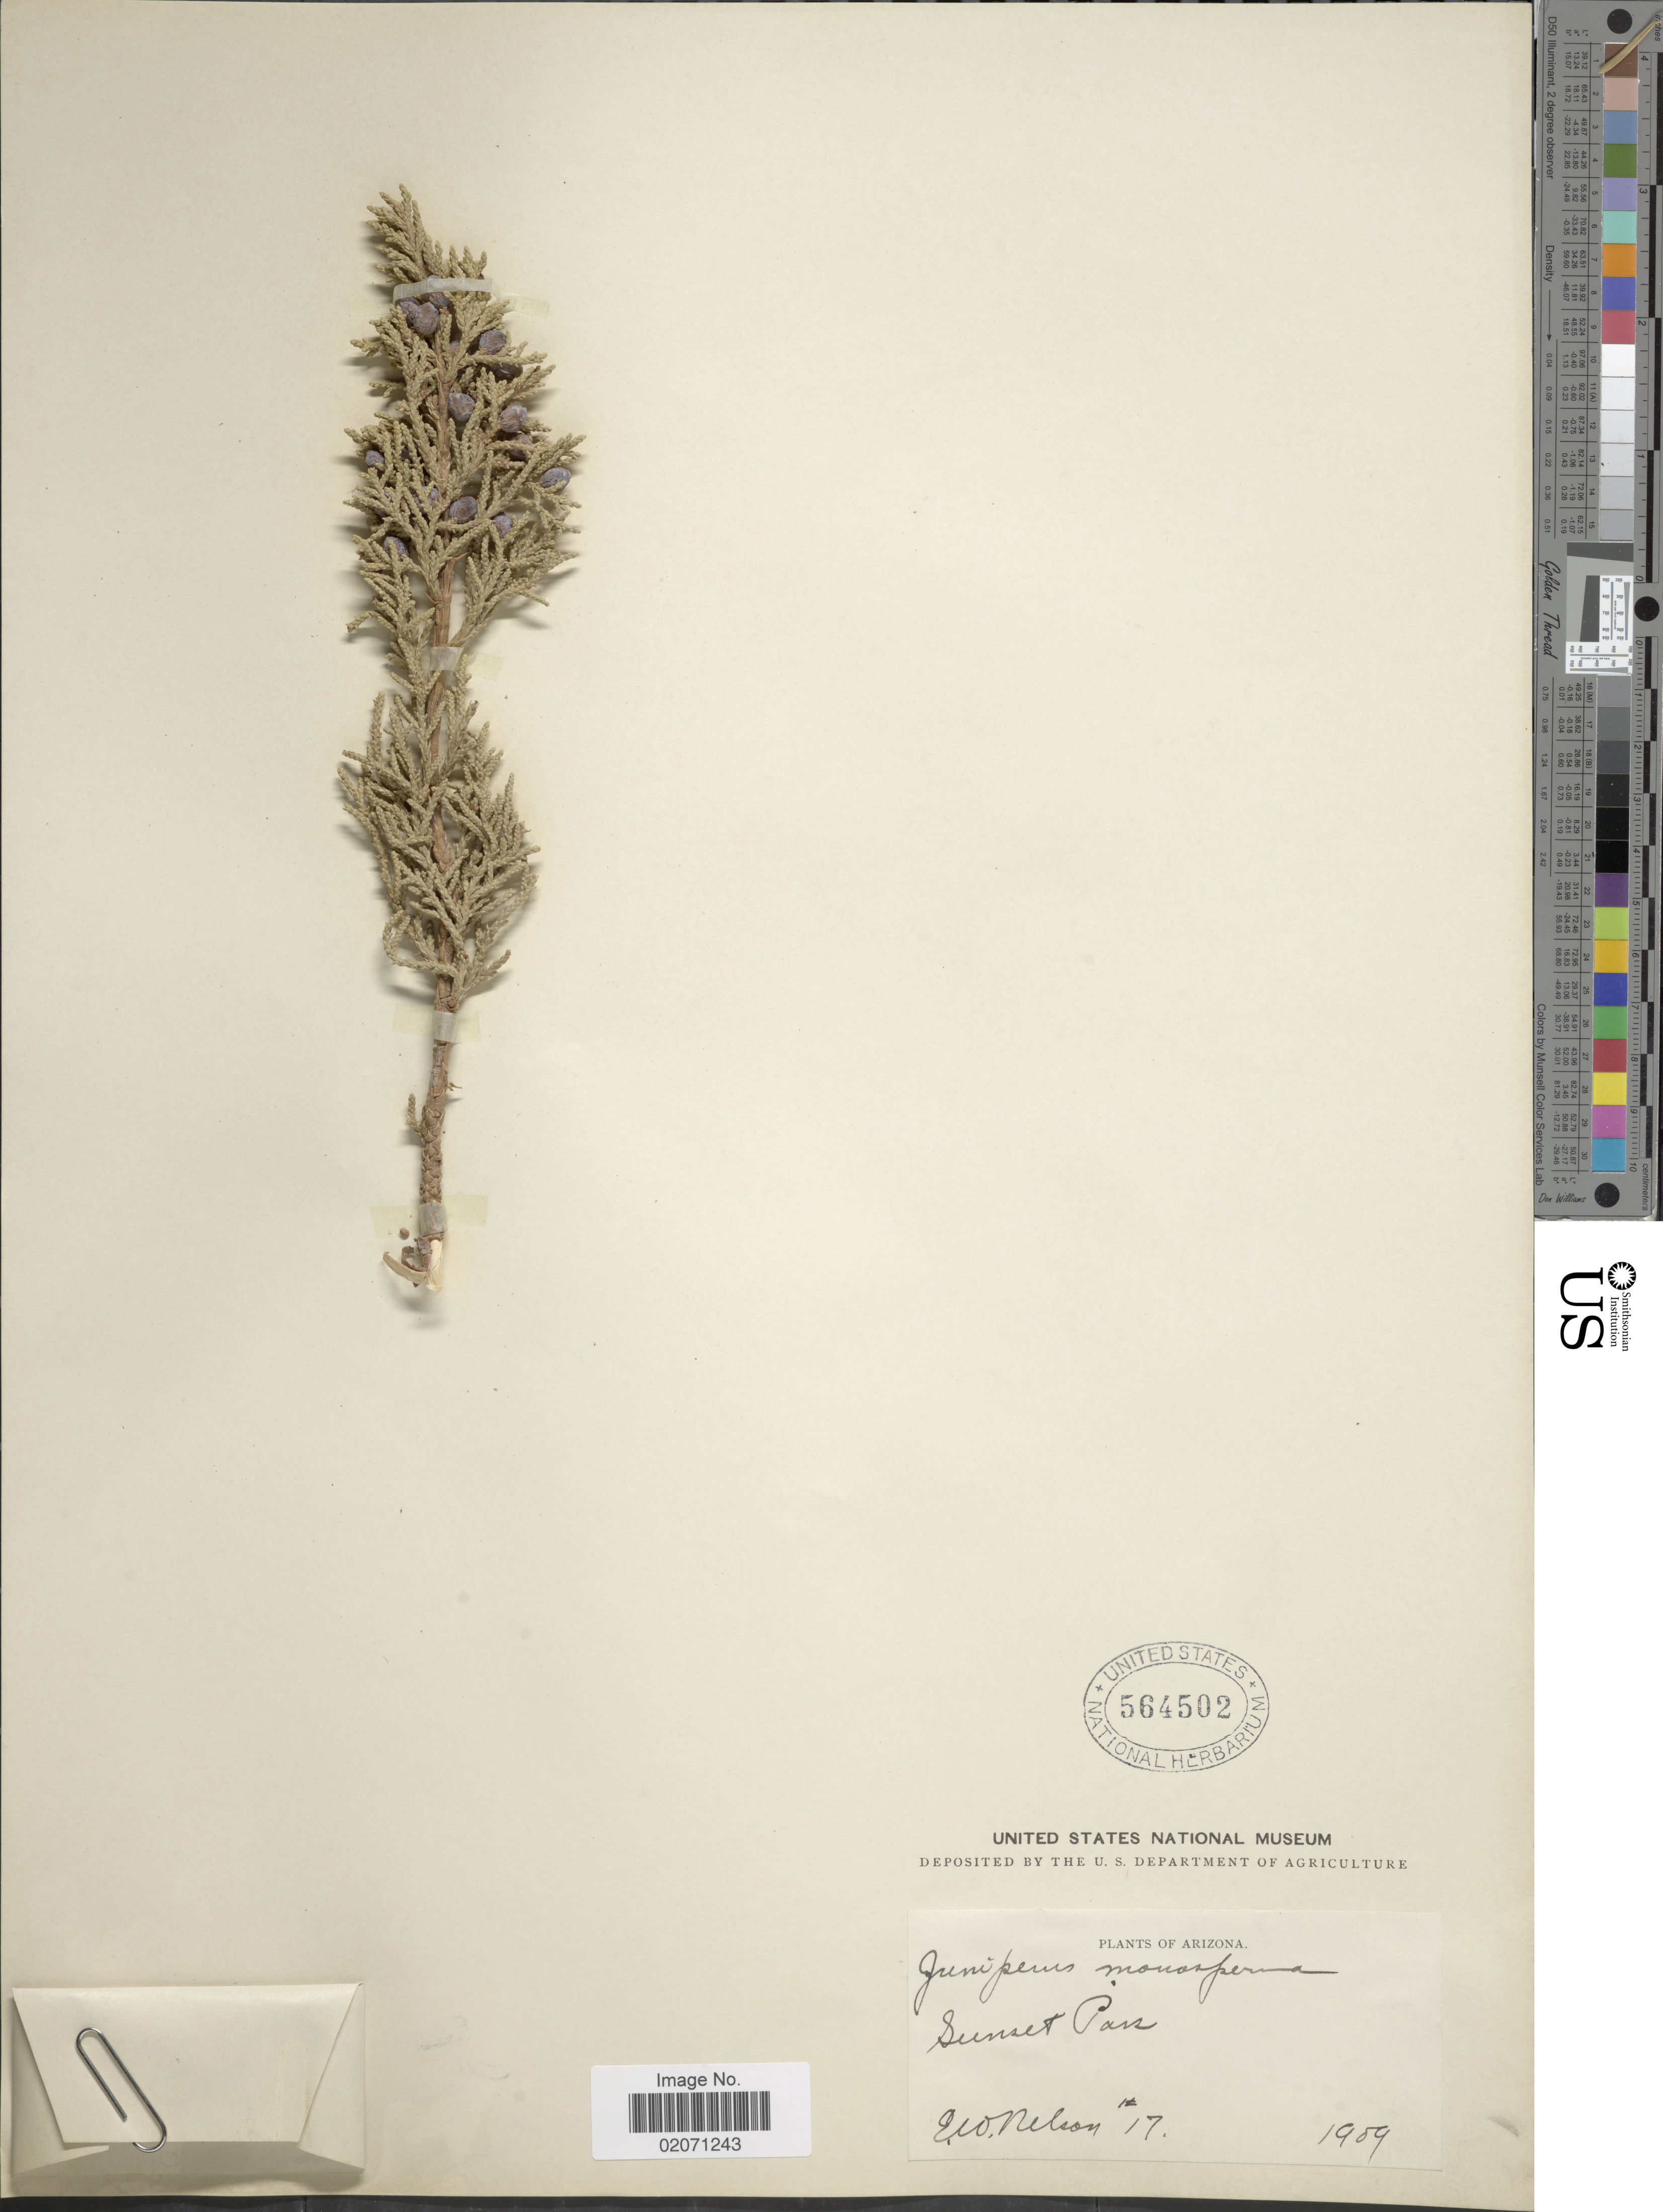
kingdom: Plantae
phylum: Tracheophyta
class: Pinopsida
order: Pinales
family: Cupressaceae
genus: Juniperus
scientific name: Juniperus monosperma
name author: (Engelm.) Sarg.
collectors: E. W. Nelson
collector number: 17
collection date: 1909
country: United States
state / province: Arizona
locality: Sunset Pass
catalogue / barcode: US 564502